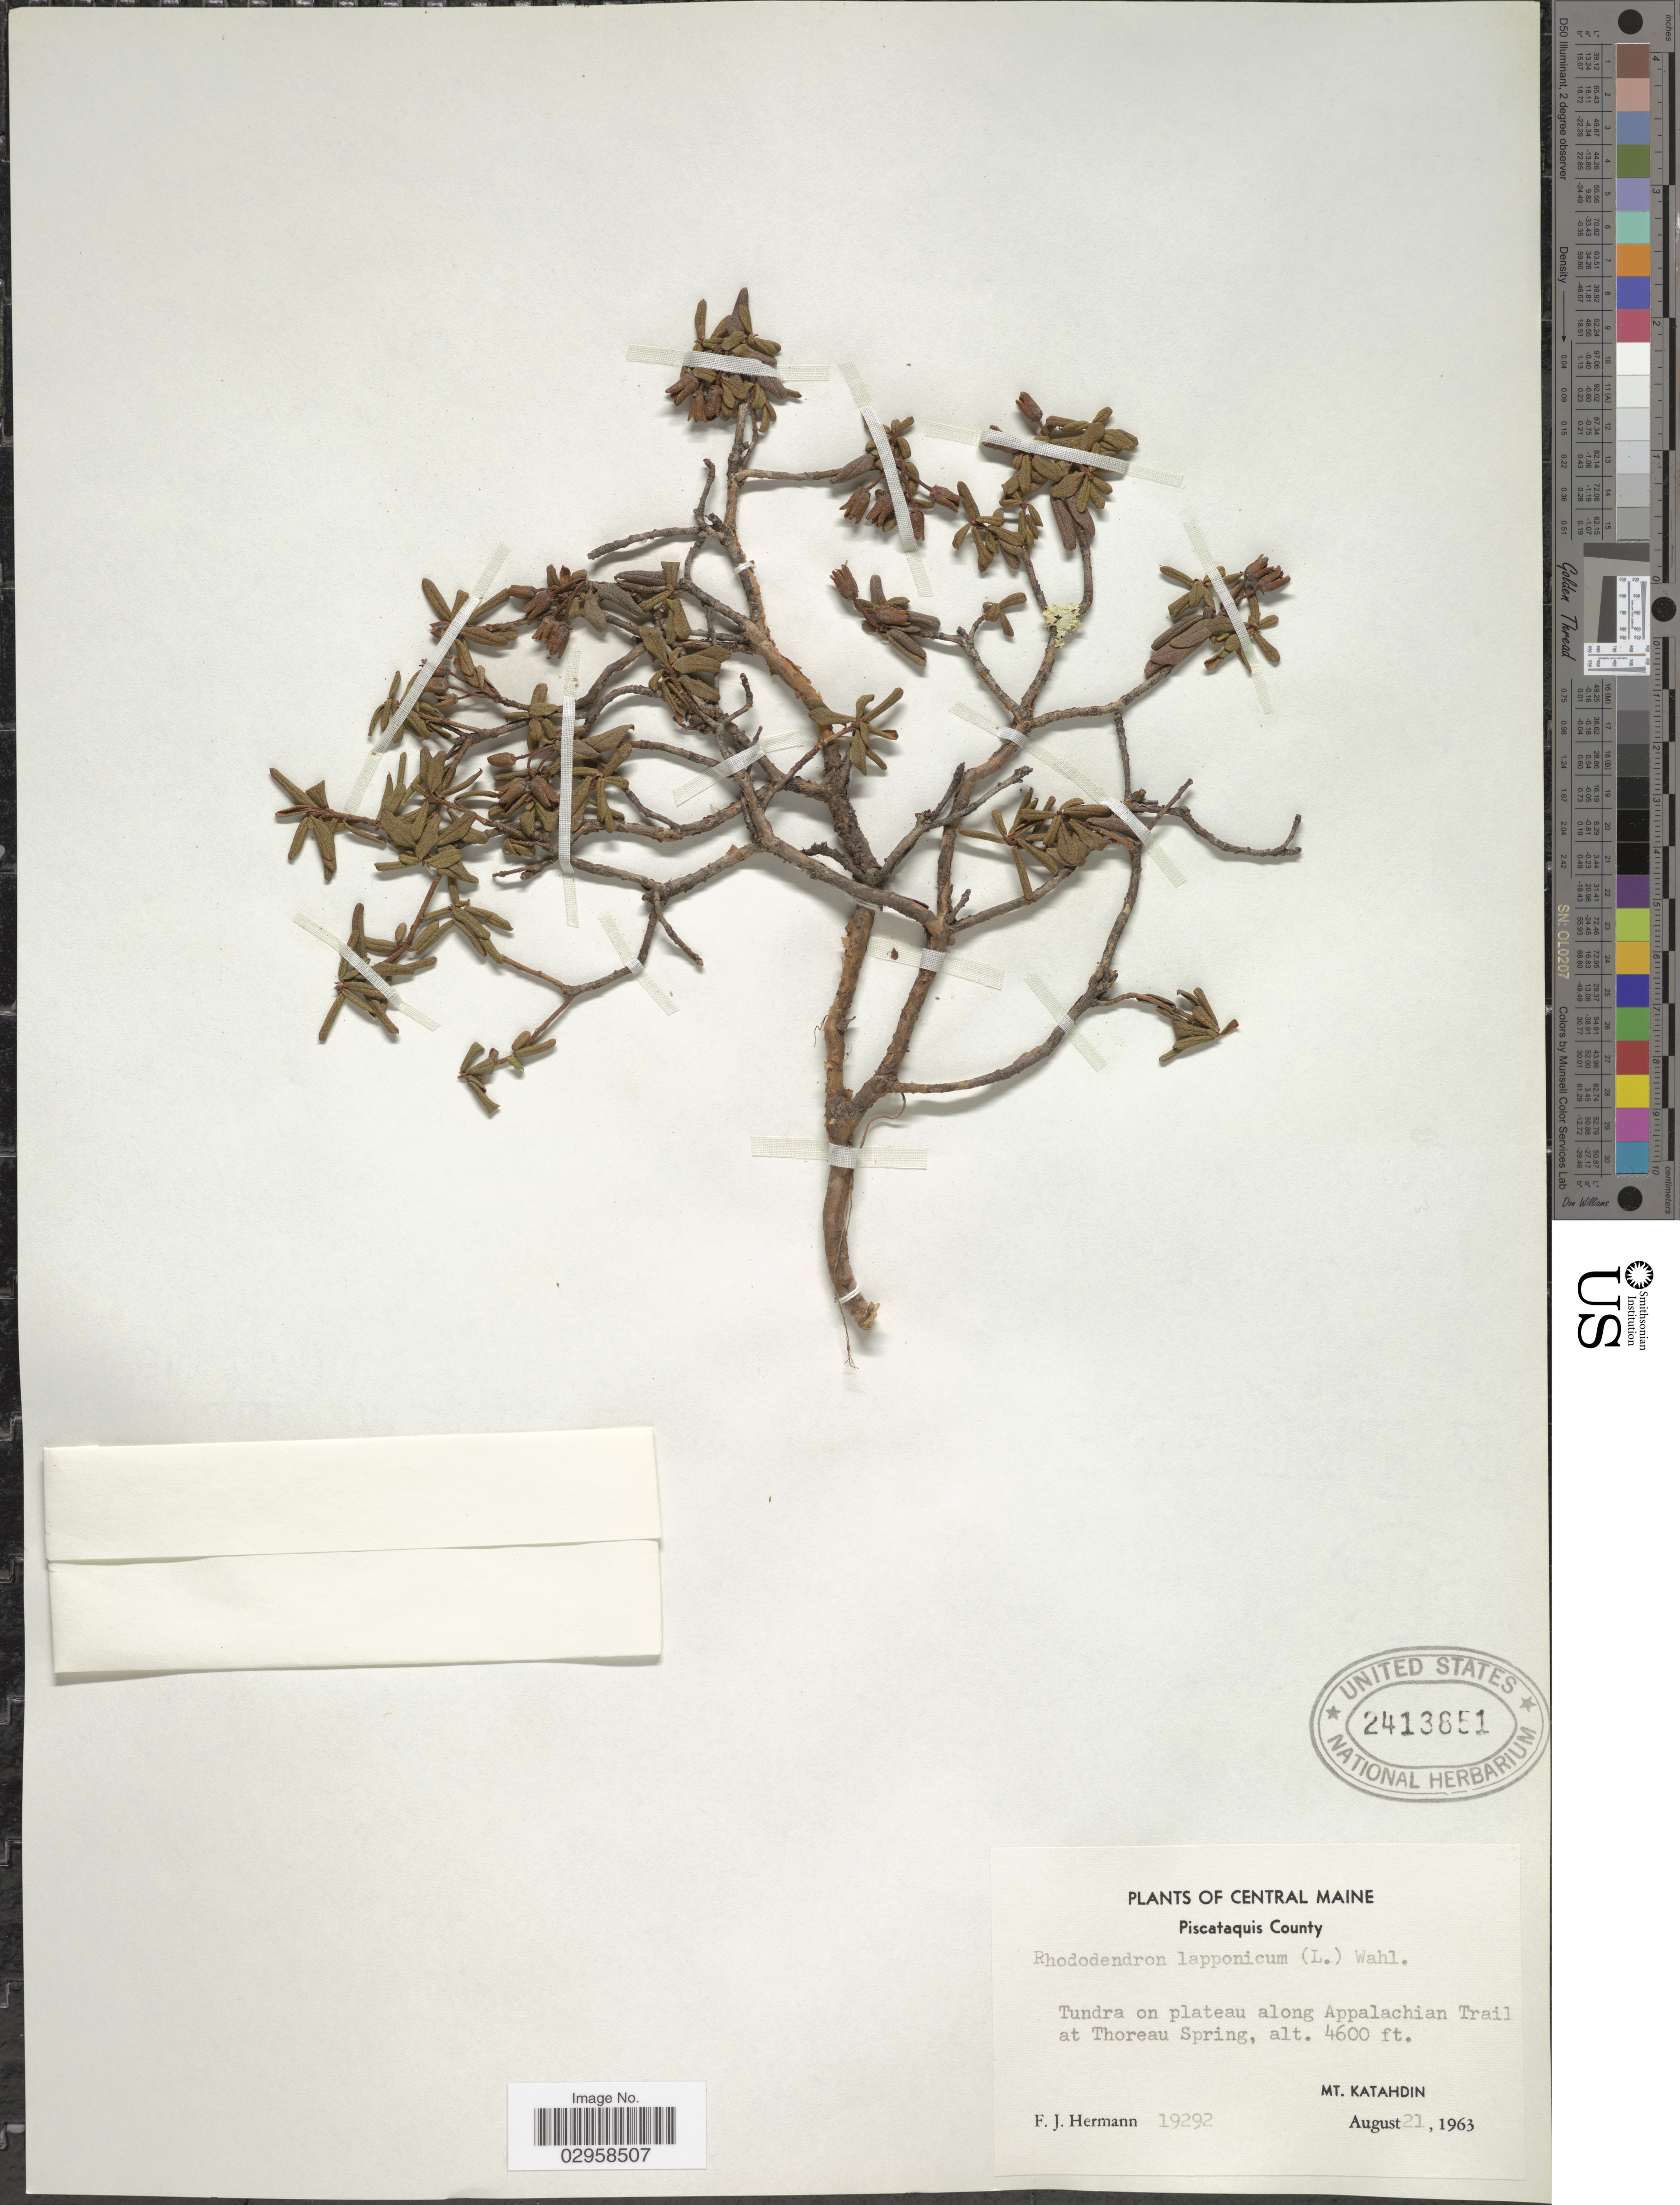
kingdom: Plantae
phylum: Tracheophyta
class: Magnoliopsida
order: Ericales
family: Ericaceae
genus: Rhododendron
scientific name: Rhododendron lapponicum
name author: (L.) Wahlenb.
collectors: F. J. Hermann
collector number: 19292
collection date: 1963-08-21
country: United States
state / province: Maine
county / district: Piscataquis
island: Chebeague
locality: Tundra on plateau along Appalachian Trail at Thoreau Spring. Mt. Katahdin.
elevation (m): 1402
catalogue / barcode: US 2413851